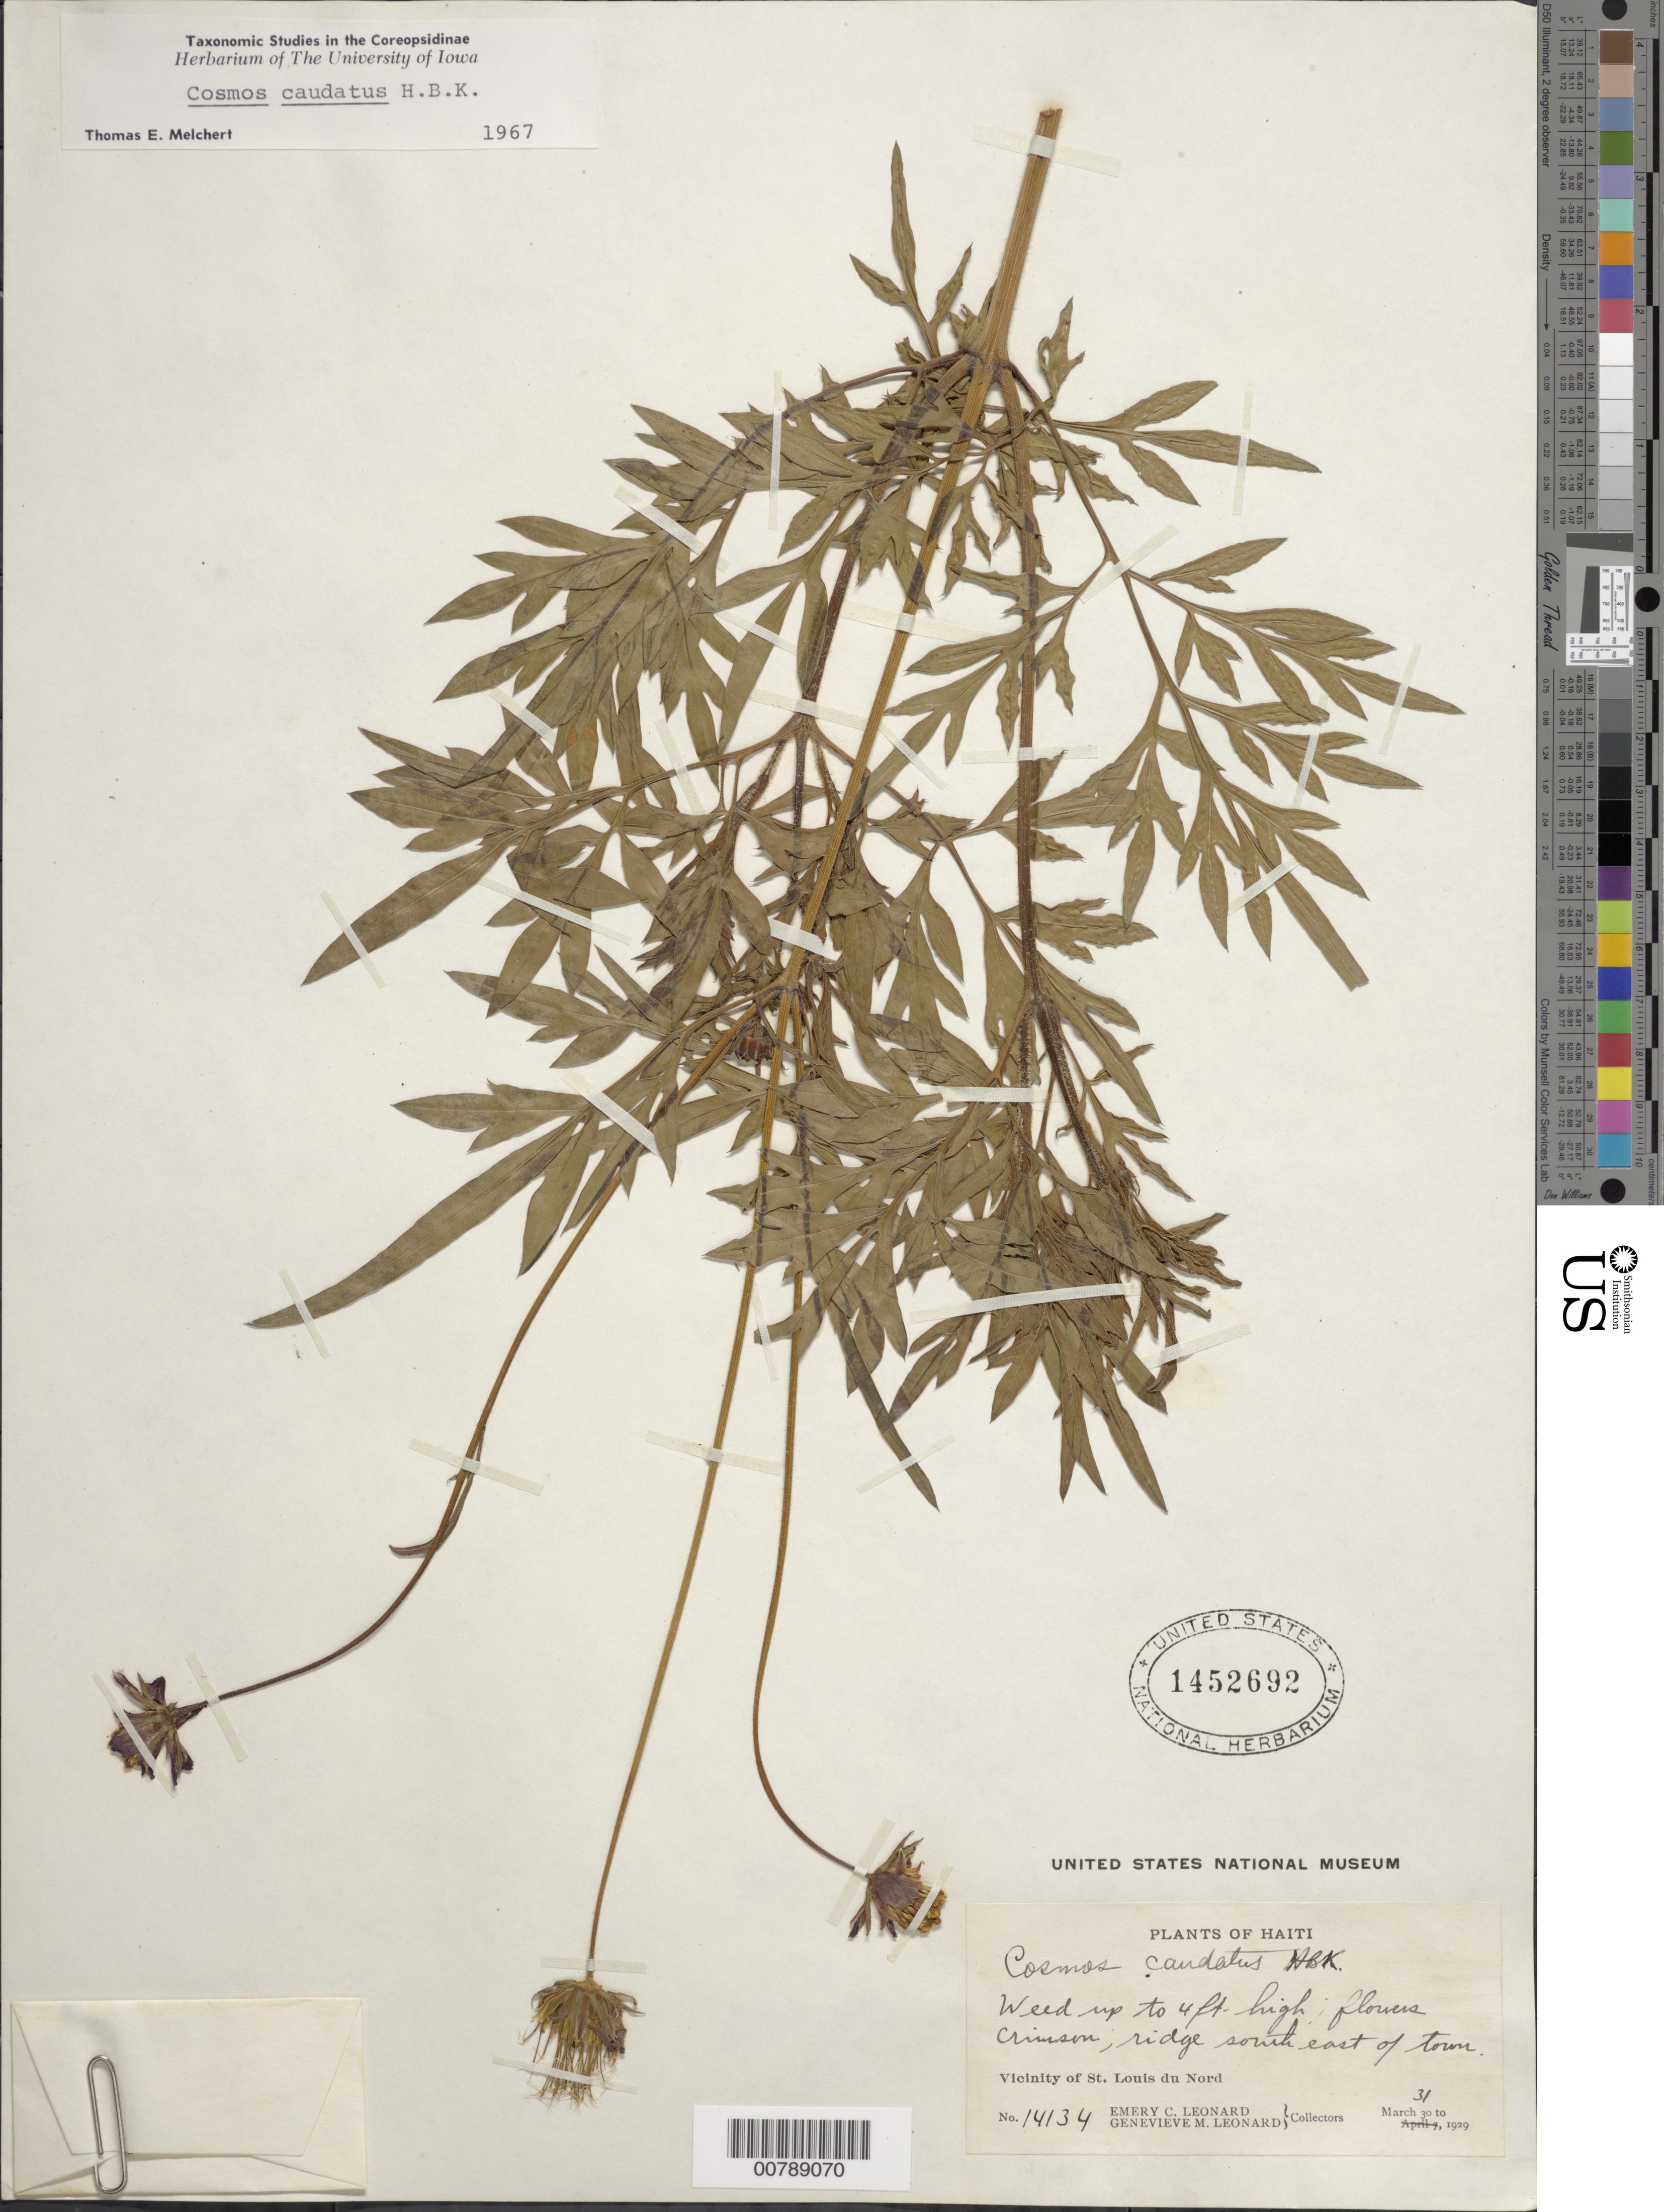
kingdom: Plantae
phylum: Tracheophyta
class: Magnoliopsida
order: Asterales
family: Asteraceae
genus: Cosmos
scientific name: Cosmos caudatus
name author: Kunth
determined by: Melchert, T. E.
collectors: E. C. Leonard & G. M. Leonard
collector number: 14134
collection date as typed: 31 Mar 1929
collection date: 1929-03-31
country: Haiti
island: Hispaniola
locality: Vicinity of St. Louis du Nord, ridge southeast of town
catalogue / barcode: US 1452692